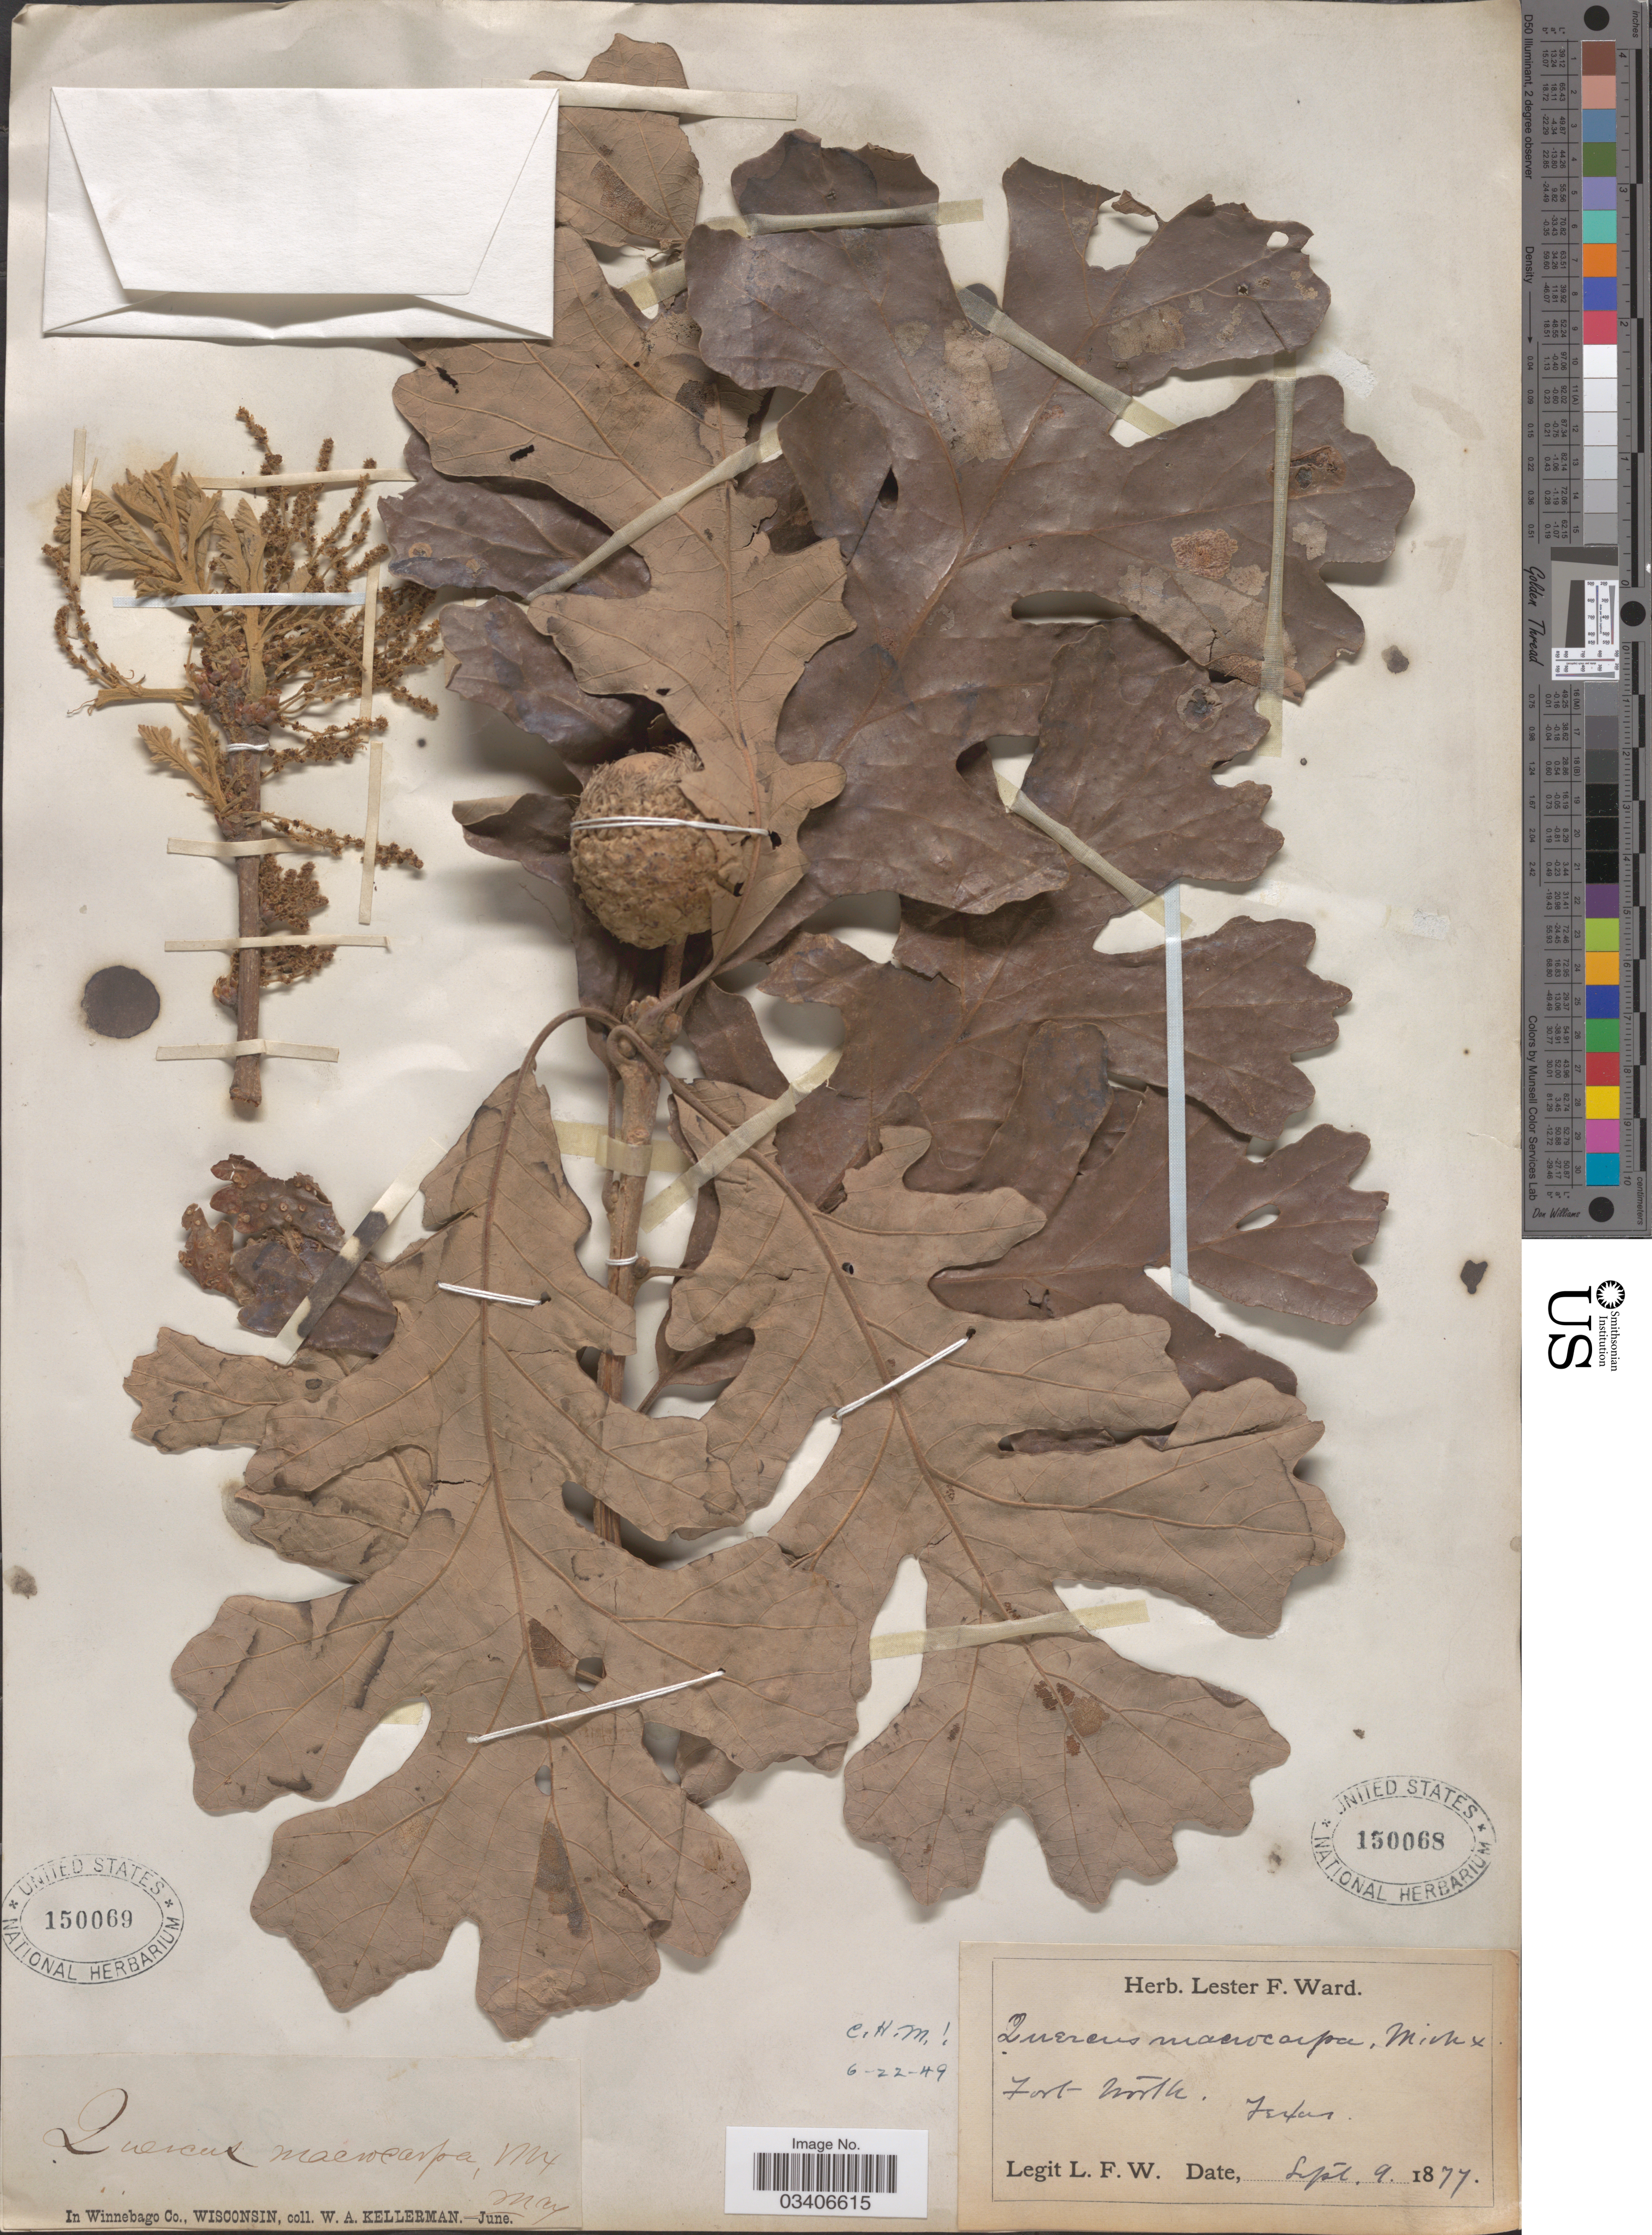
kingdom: Plantae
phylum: Tracheophyta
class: Magnoliopsida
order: Fagales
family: Fagaceae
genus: Quercus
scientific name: Quercus macrocarpa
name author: Michx.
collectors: W. Kellerman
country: United States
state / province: Wisconsin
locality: In Winnebago Co.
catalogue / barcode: US 150069-2